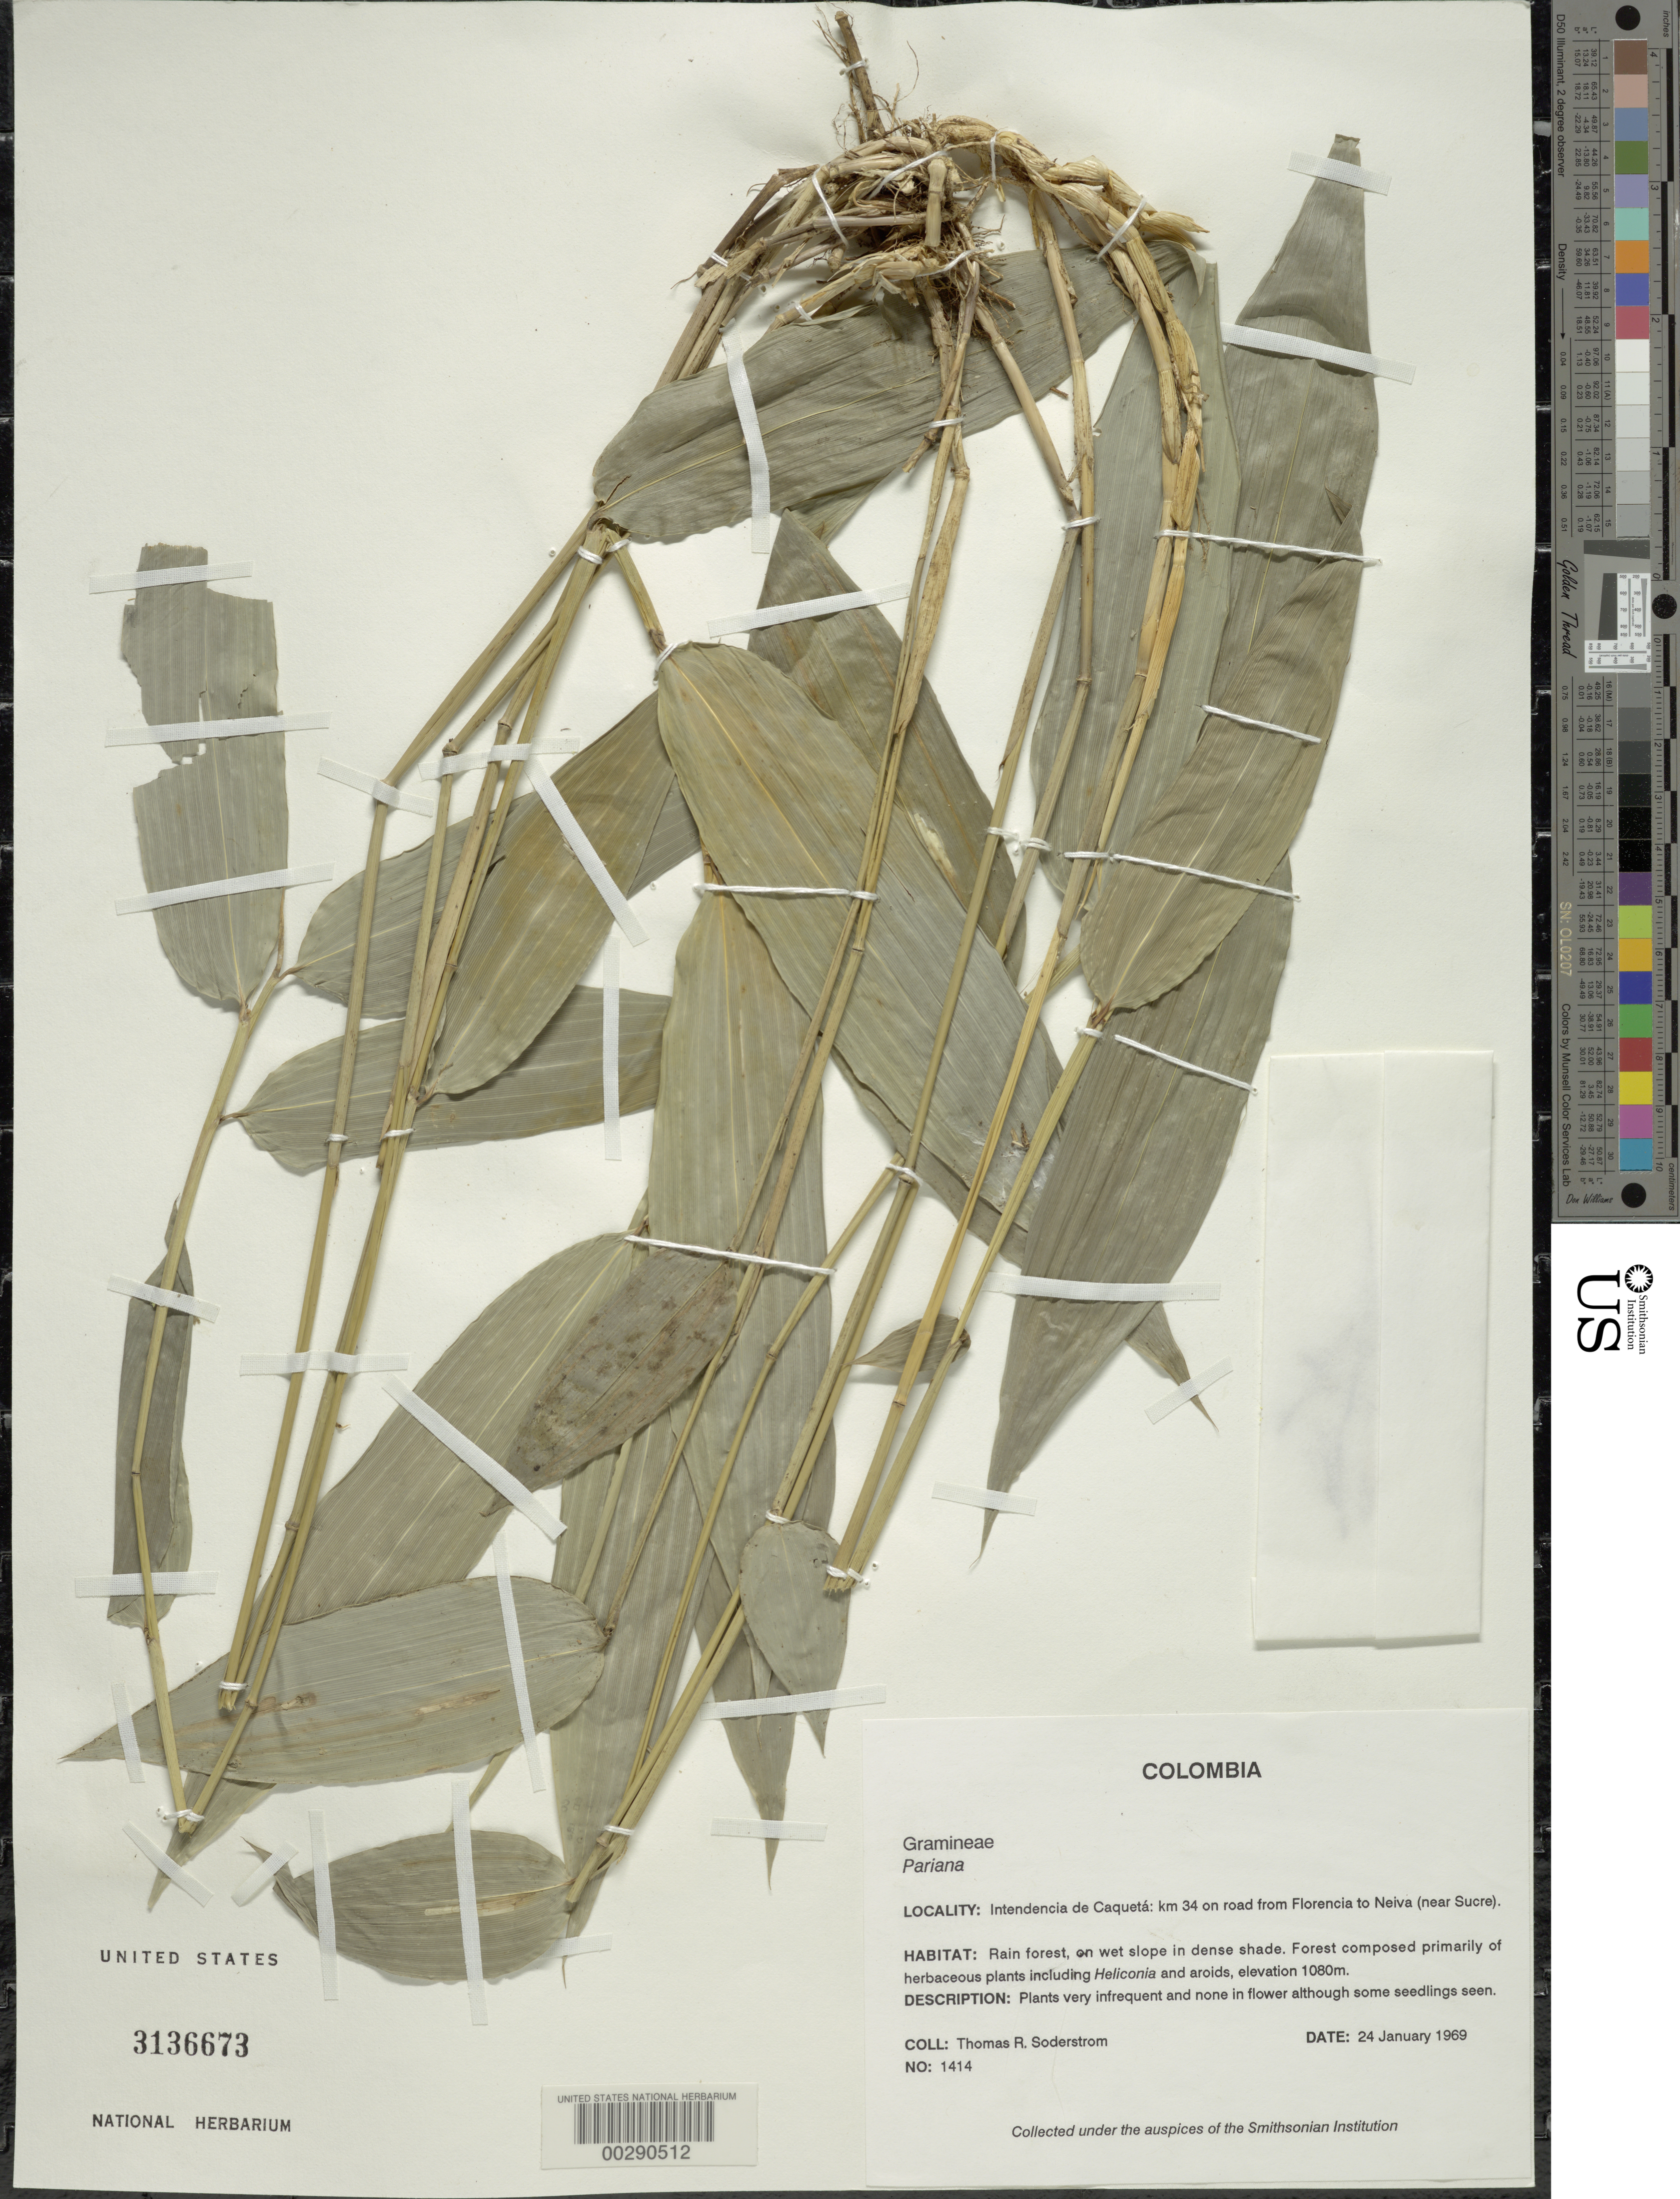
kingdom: Plantae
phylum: Tracheophyta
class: Liliopsida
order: Poales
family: Poaceae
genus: Pariana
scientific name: Pariana sp.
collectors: T. R. Soderstrom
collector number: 1414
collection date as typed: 24 Jan 1969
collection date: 1969-01-24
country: Colombia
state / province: Caquetá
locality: Km 34 on road from Florencia to Neiva (near Sucre)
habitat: Rain forest, on wet slope in dense shade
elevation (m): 1080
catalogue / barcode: US 3136673